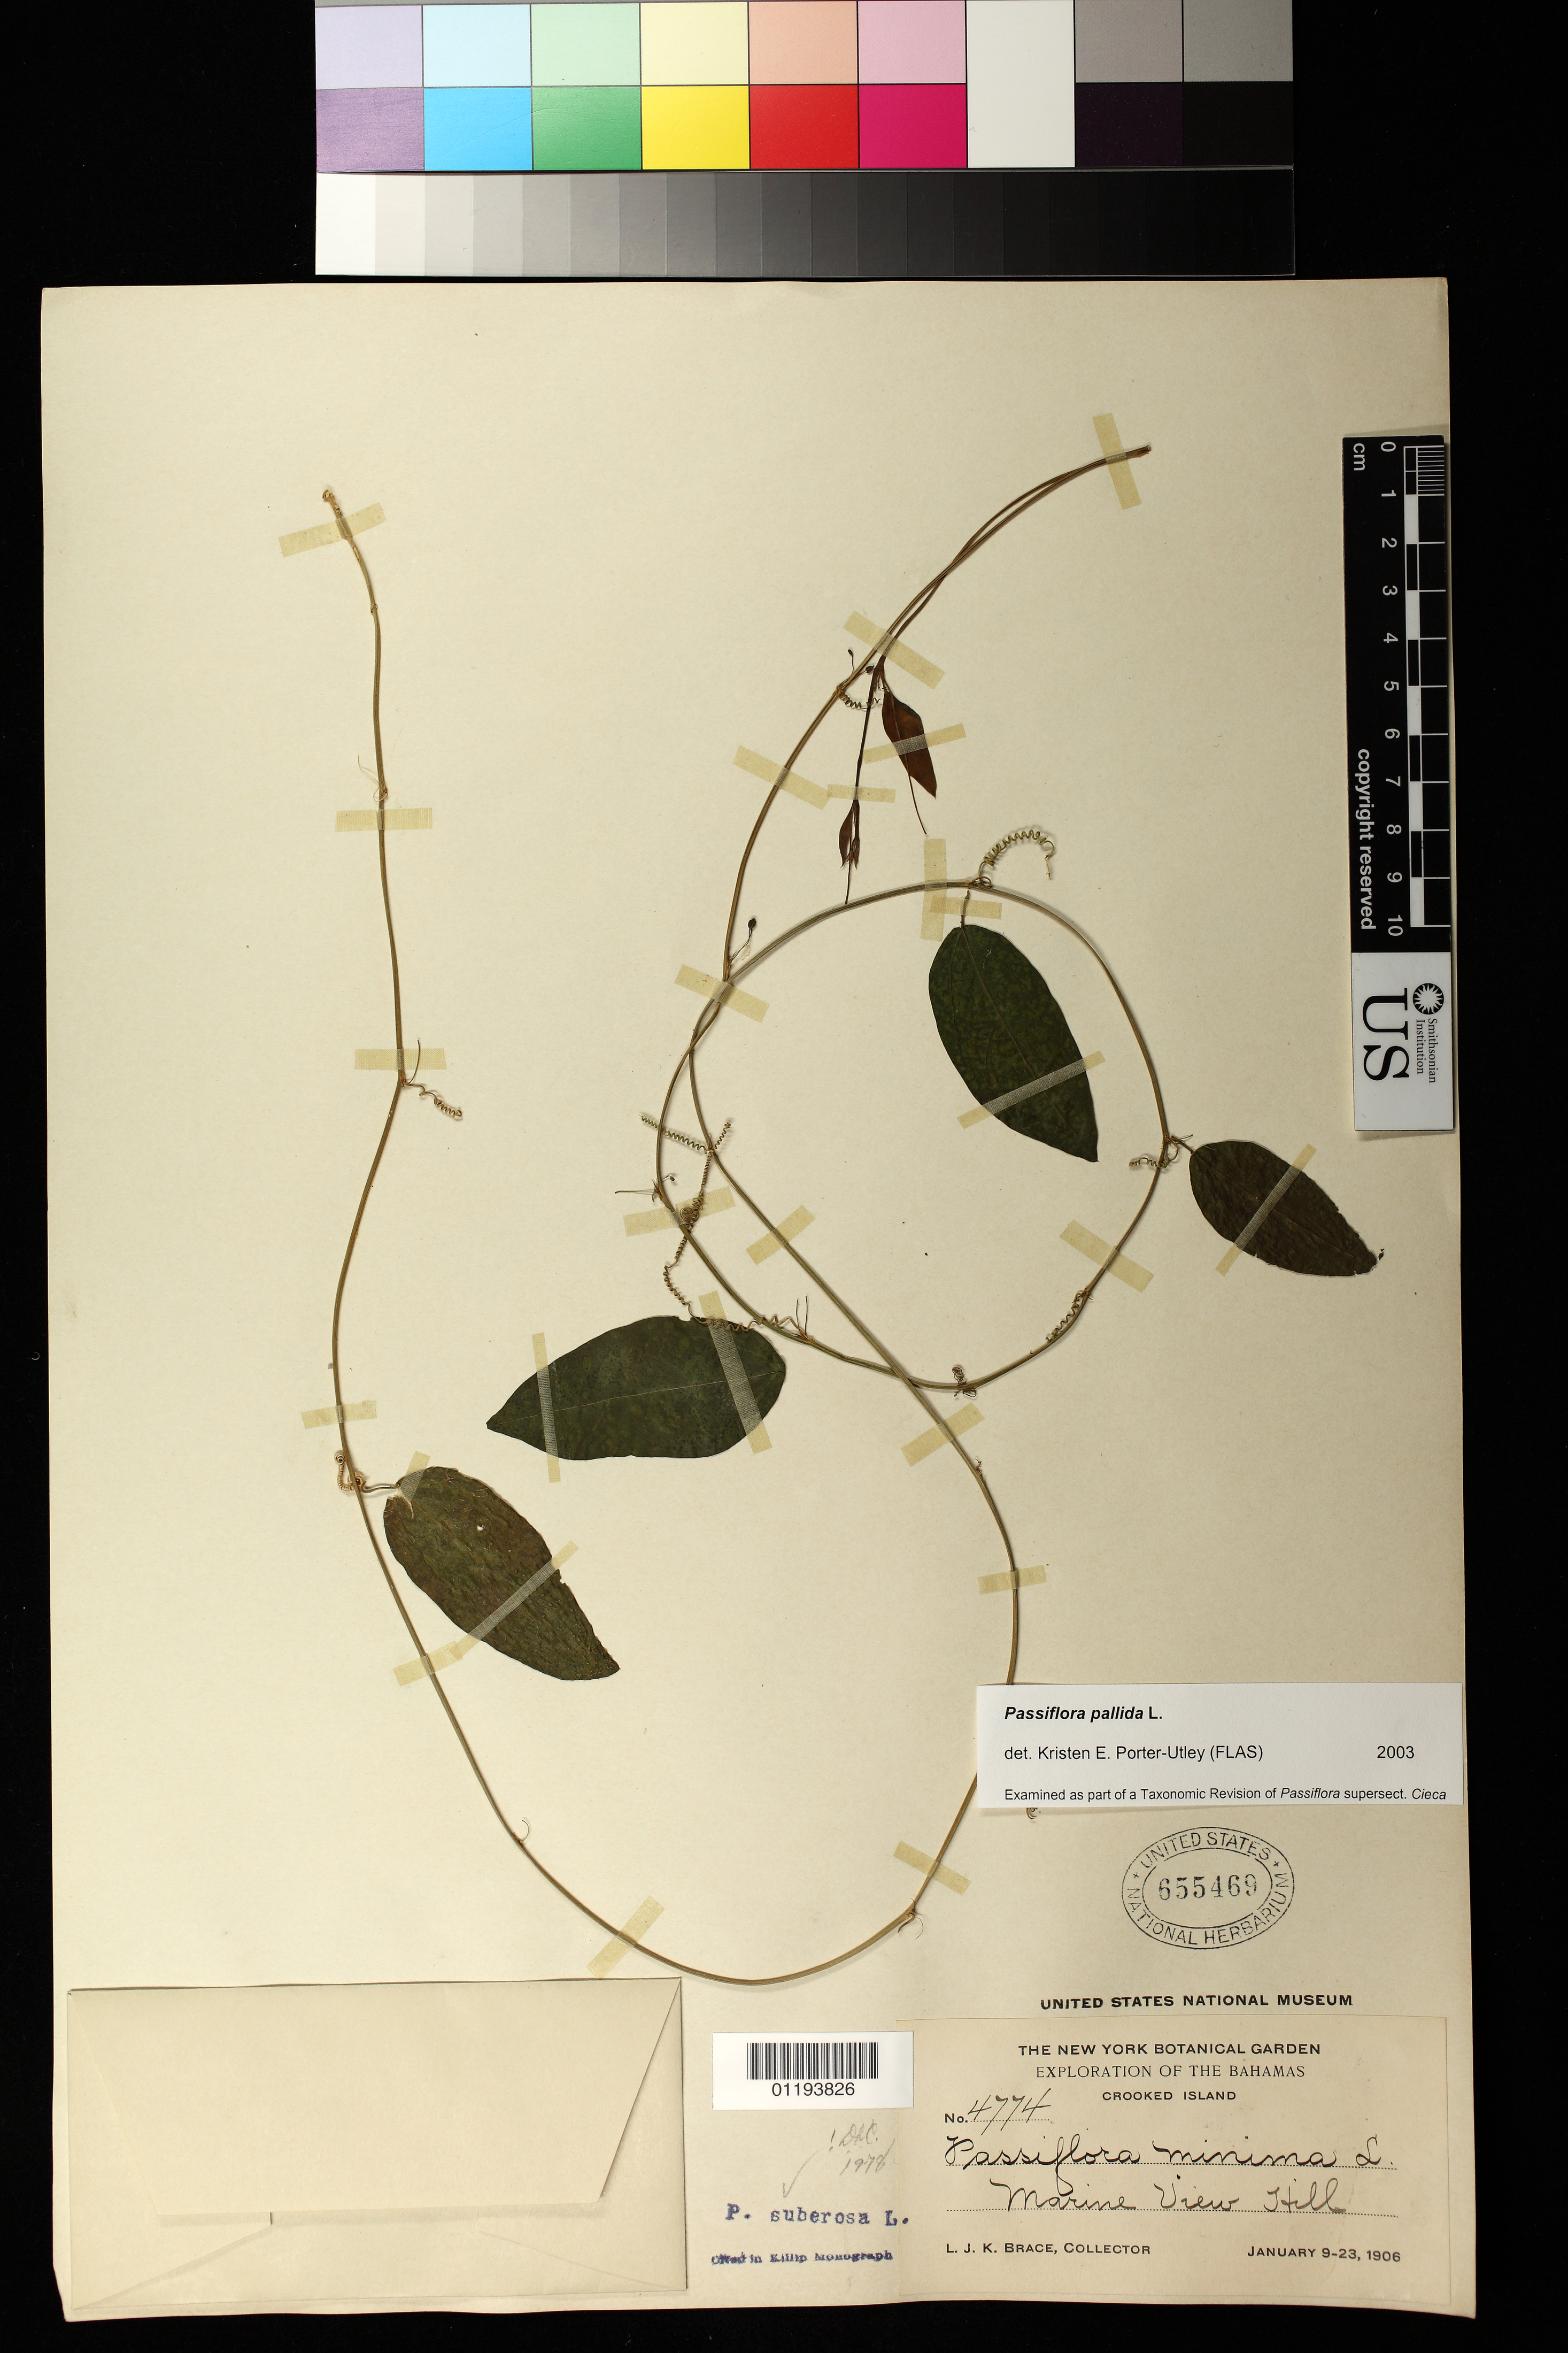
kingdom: Plantae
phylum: Tracheophyta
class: Magnoliopsida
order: Malpighiales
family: Passifloraceae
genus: Passiflora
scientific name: Passiflora pallida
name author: L.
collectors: L. J. K. Brace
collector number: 4774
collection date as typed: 1906 Jan 09 1906 Jan 23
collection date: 1906-01-09/1906-01-23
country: Bahamas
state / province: Crooked Island and Long Cay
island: Crooked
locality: Marine View Hill, Crooked Island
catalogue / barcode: US 655469